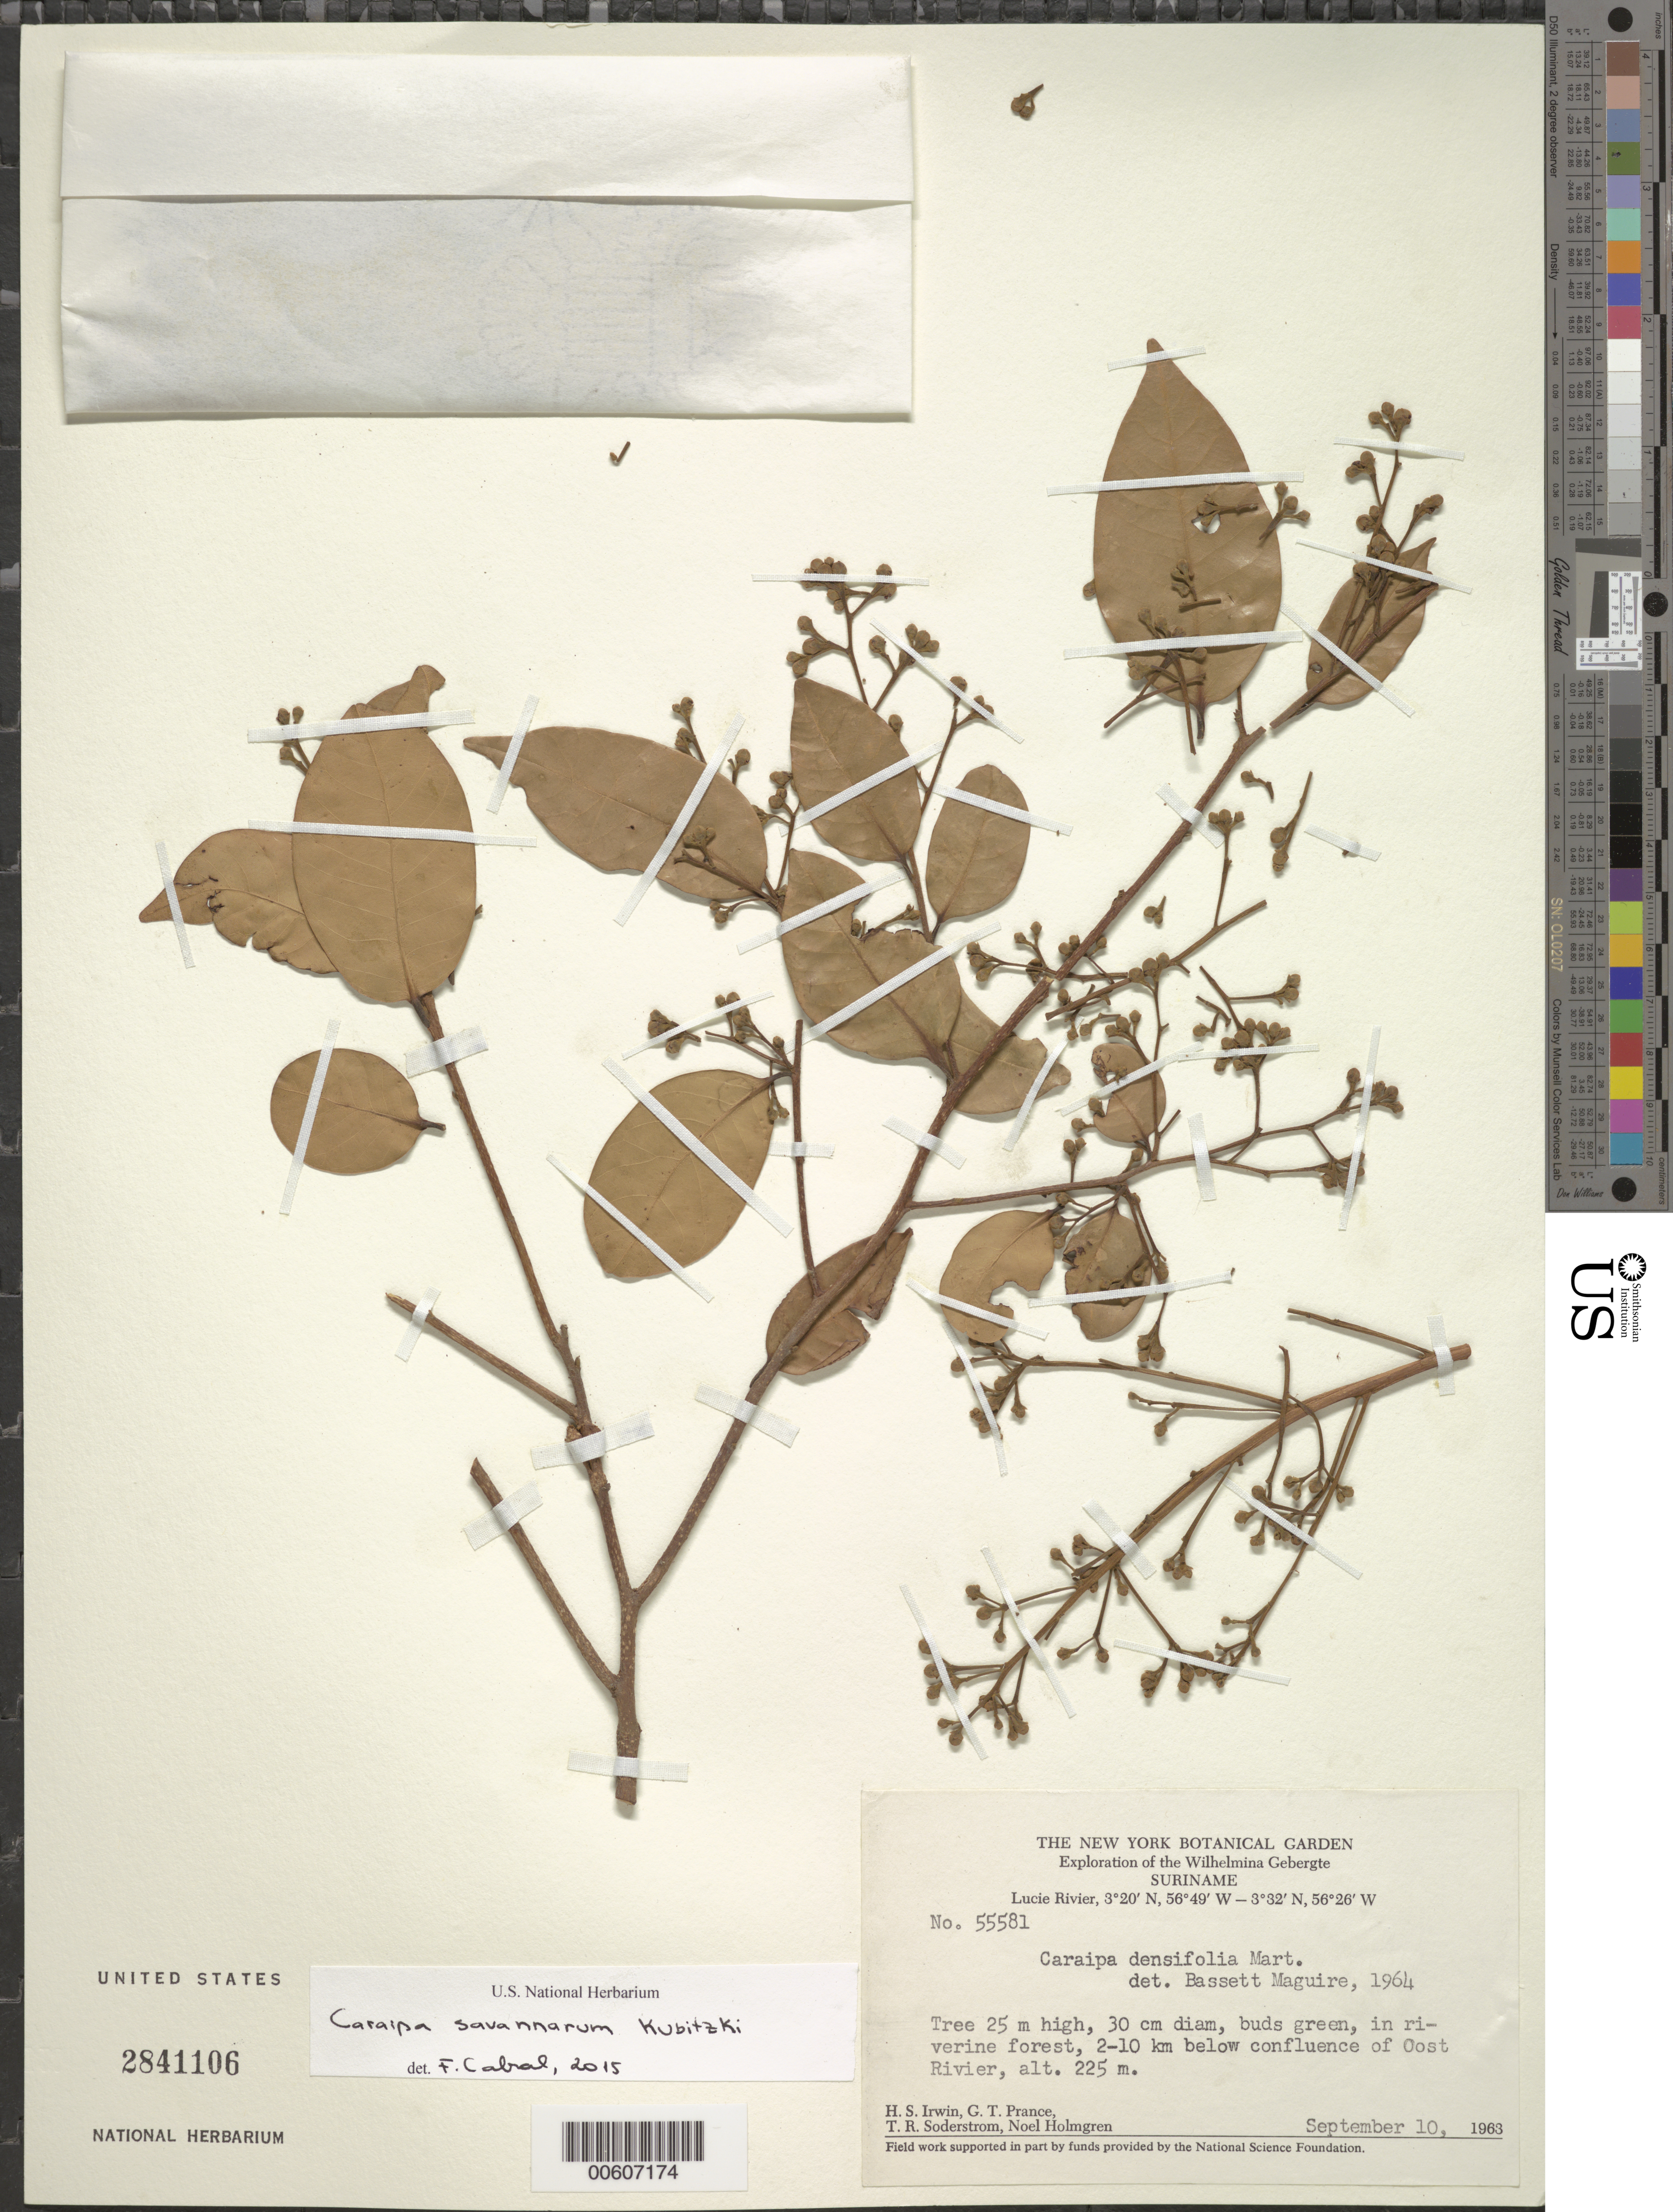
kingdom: Plantae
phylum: Tracheophyta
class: Magnoliopsida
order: Malpighiales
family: Calophyllaceae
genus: Caraipa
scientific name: Caraipa savannarum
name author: Kubitzki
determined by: Cabral, F. N.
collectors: H. Irwin, G. T. Prance, T. R. Soderstrom & N. H. Holmgren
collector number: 55581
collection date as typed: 10-Sep-63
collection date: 1963-09-10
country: Suriname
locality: Lucie R., 2-10 km below confl. with Oost R., Wilhelmina Gebergte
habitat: Riverine forest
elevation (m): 225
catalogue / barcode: US 2841106